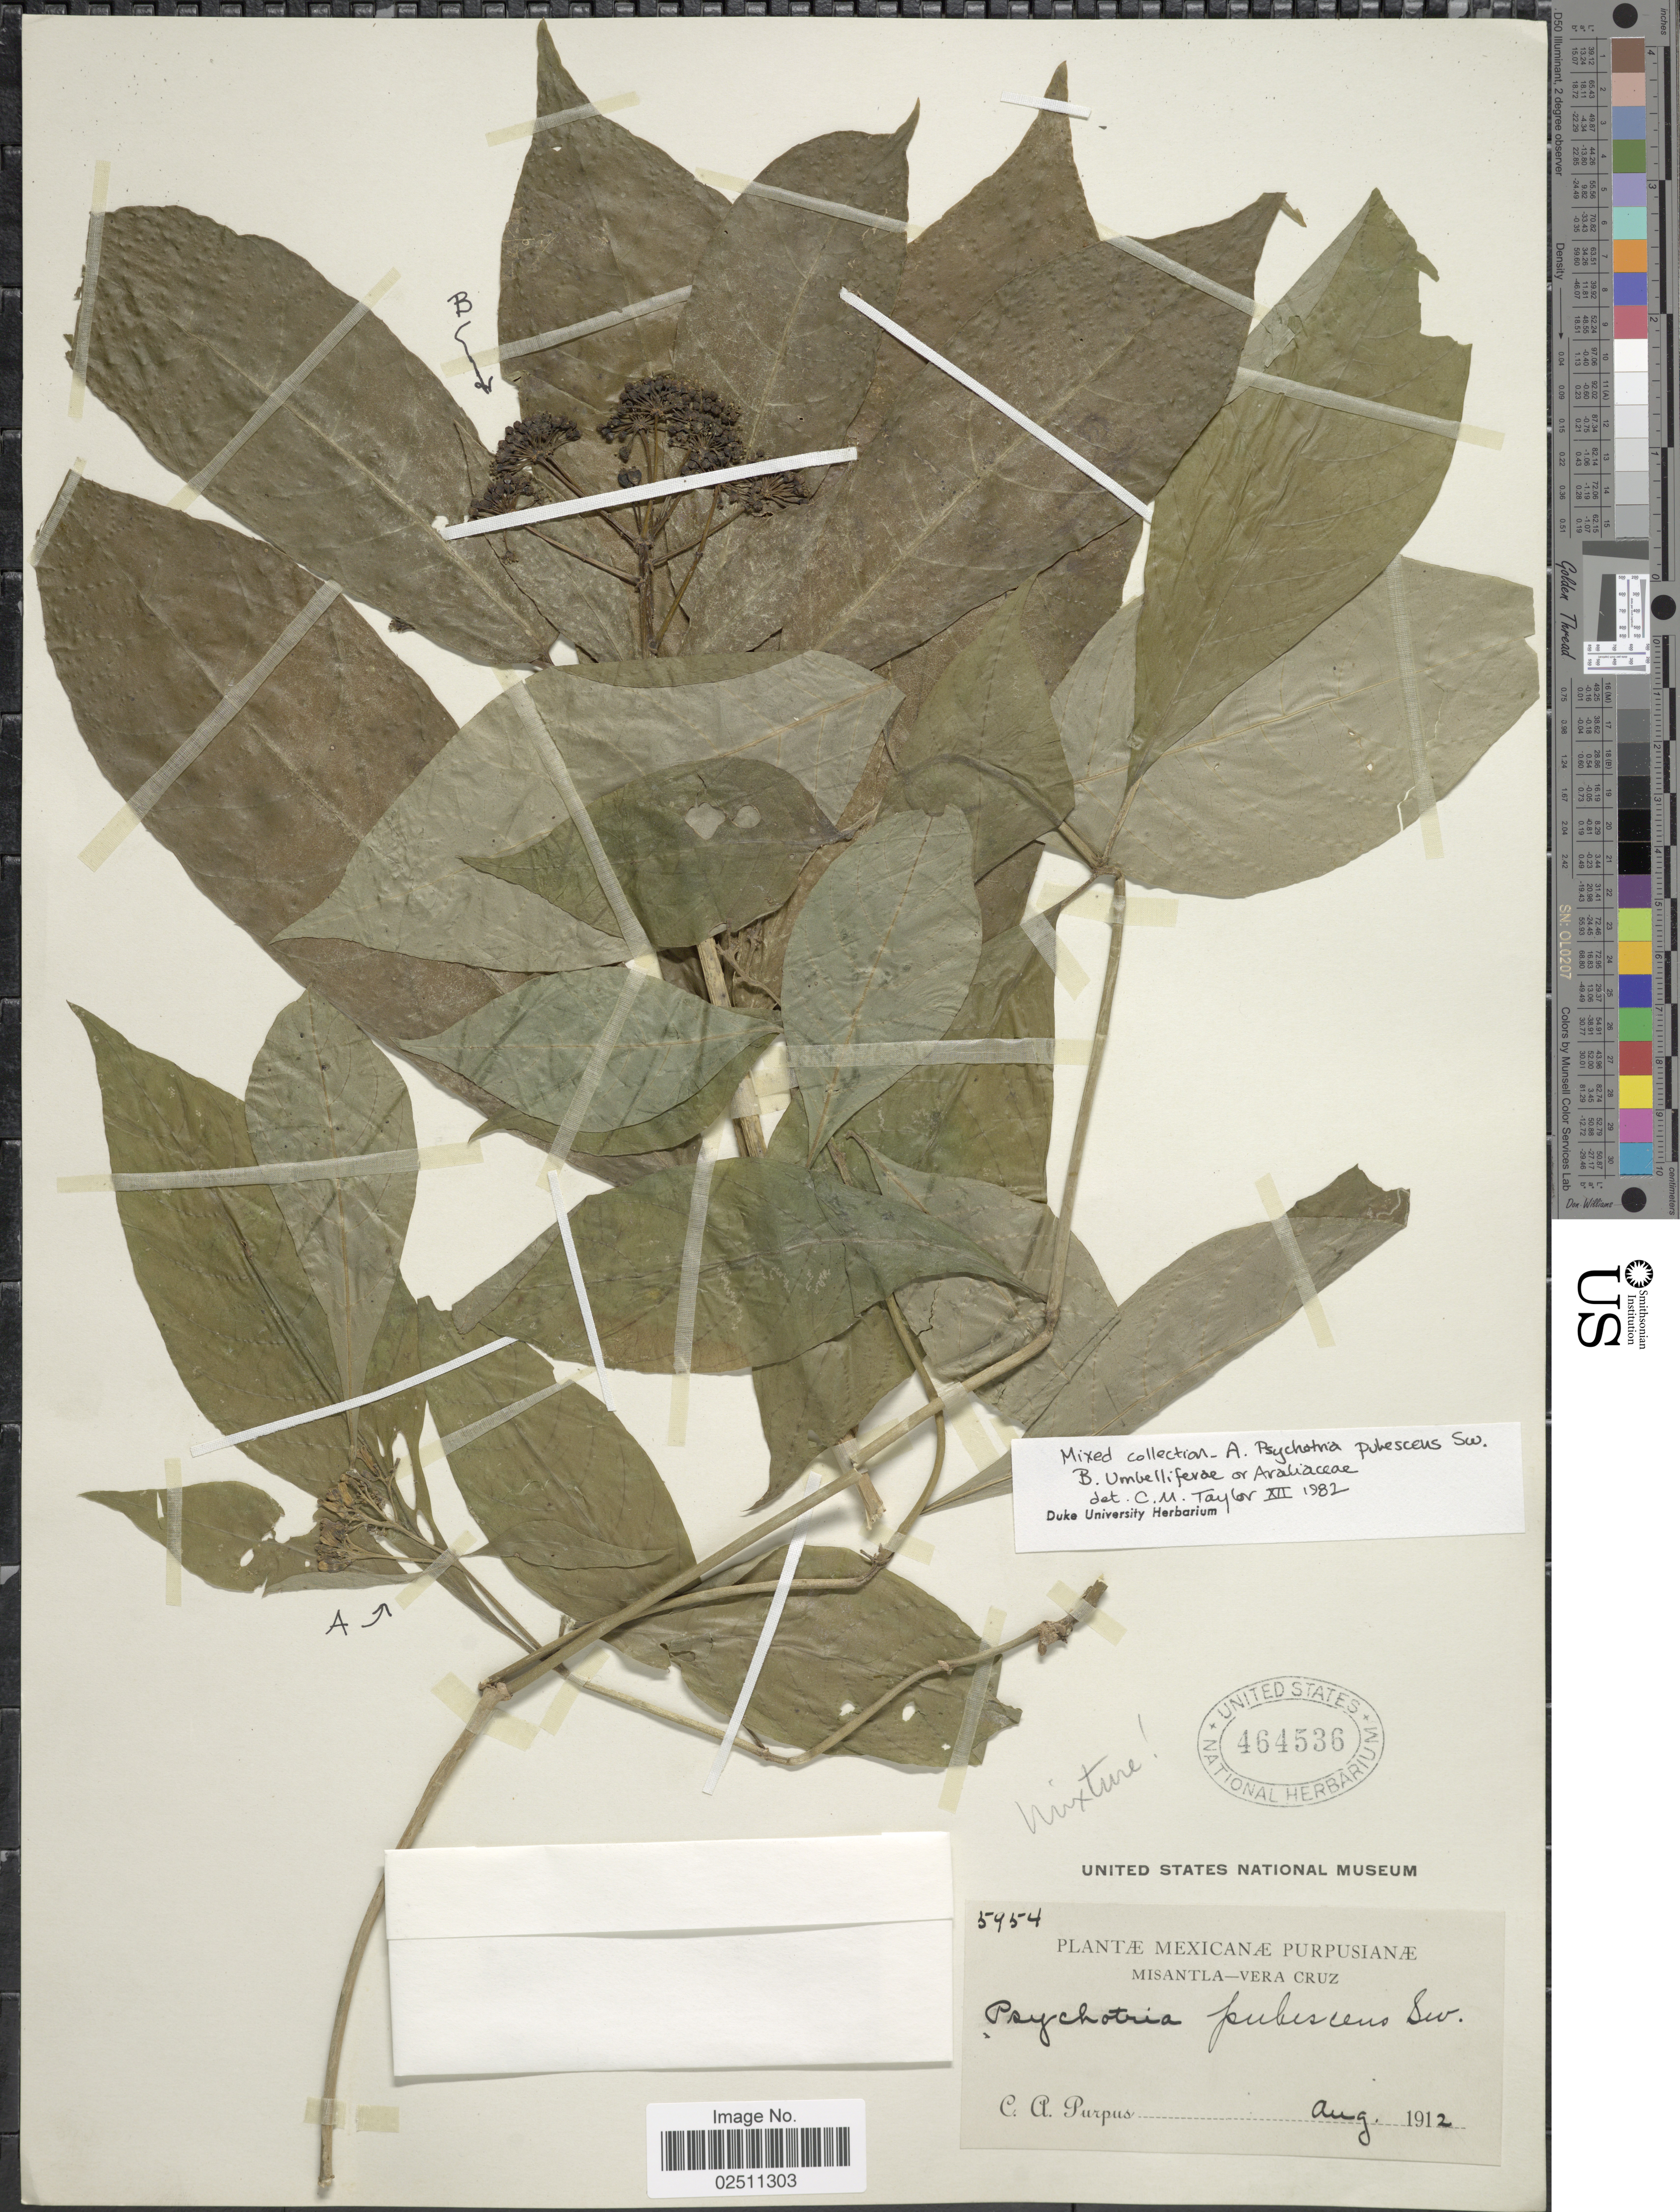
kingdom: Plantae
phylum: Tracheophyta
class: Magnoliopsida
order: Gentianales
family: Rubiaceae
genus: Psychotria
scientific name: Psychotria pubescens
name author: Sw.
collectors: C. A. Purpus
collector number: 5954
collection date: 1912-08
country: Mexico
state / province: Veracruz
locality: Mexicanae Purpusianae, Misantla-Vera Cruz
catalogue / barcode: US 464536